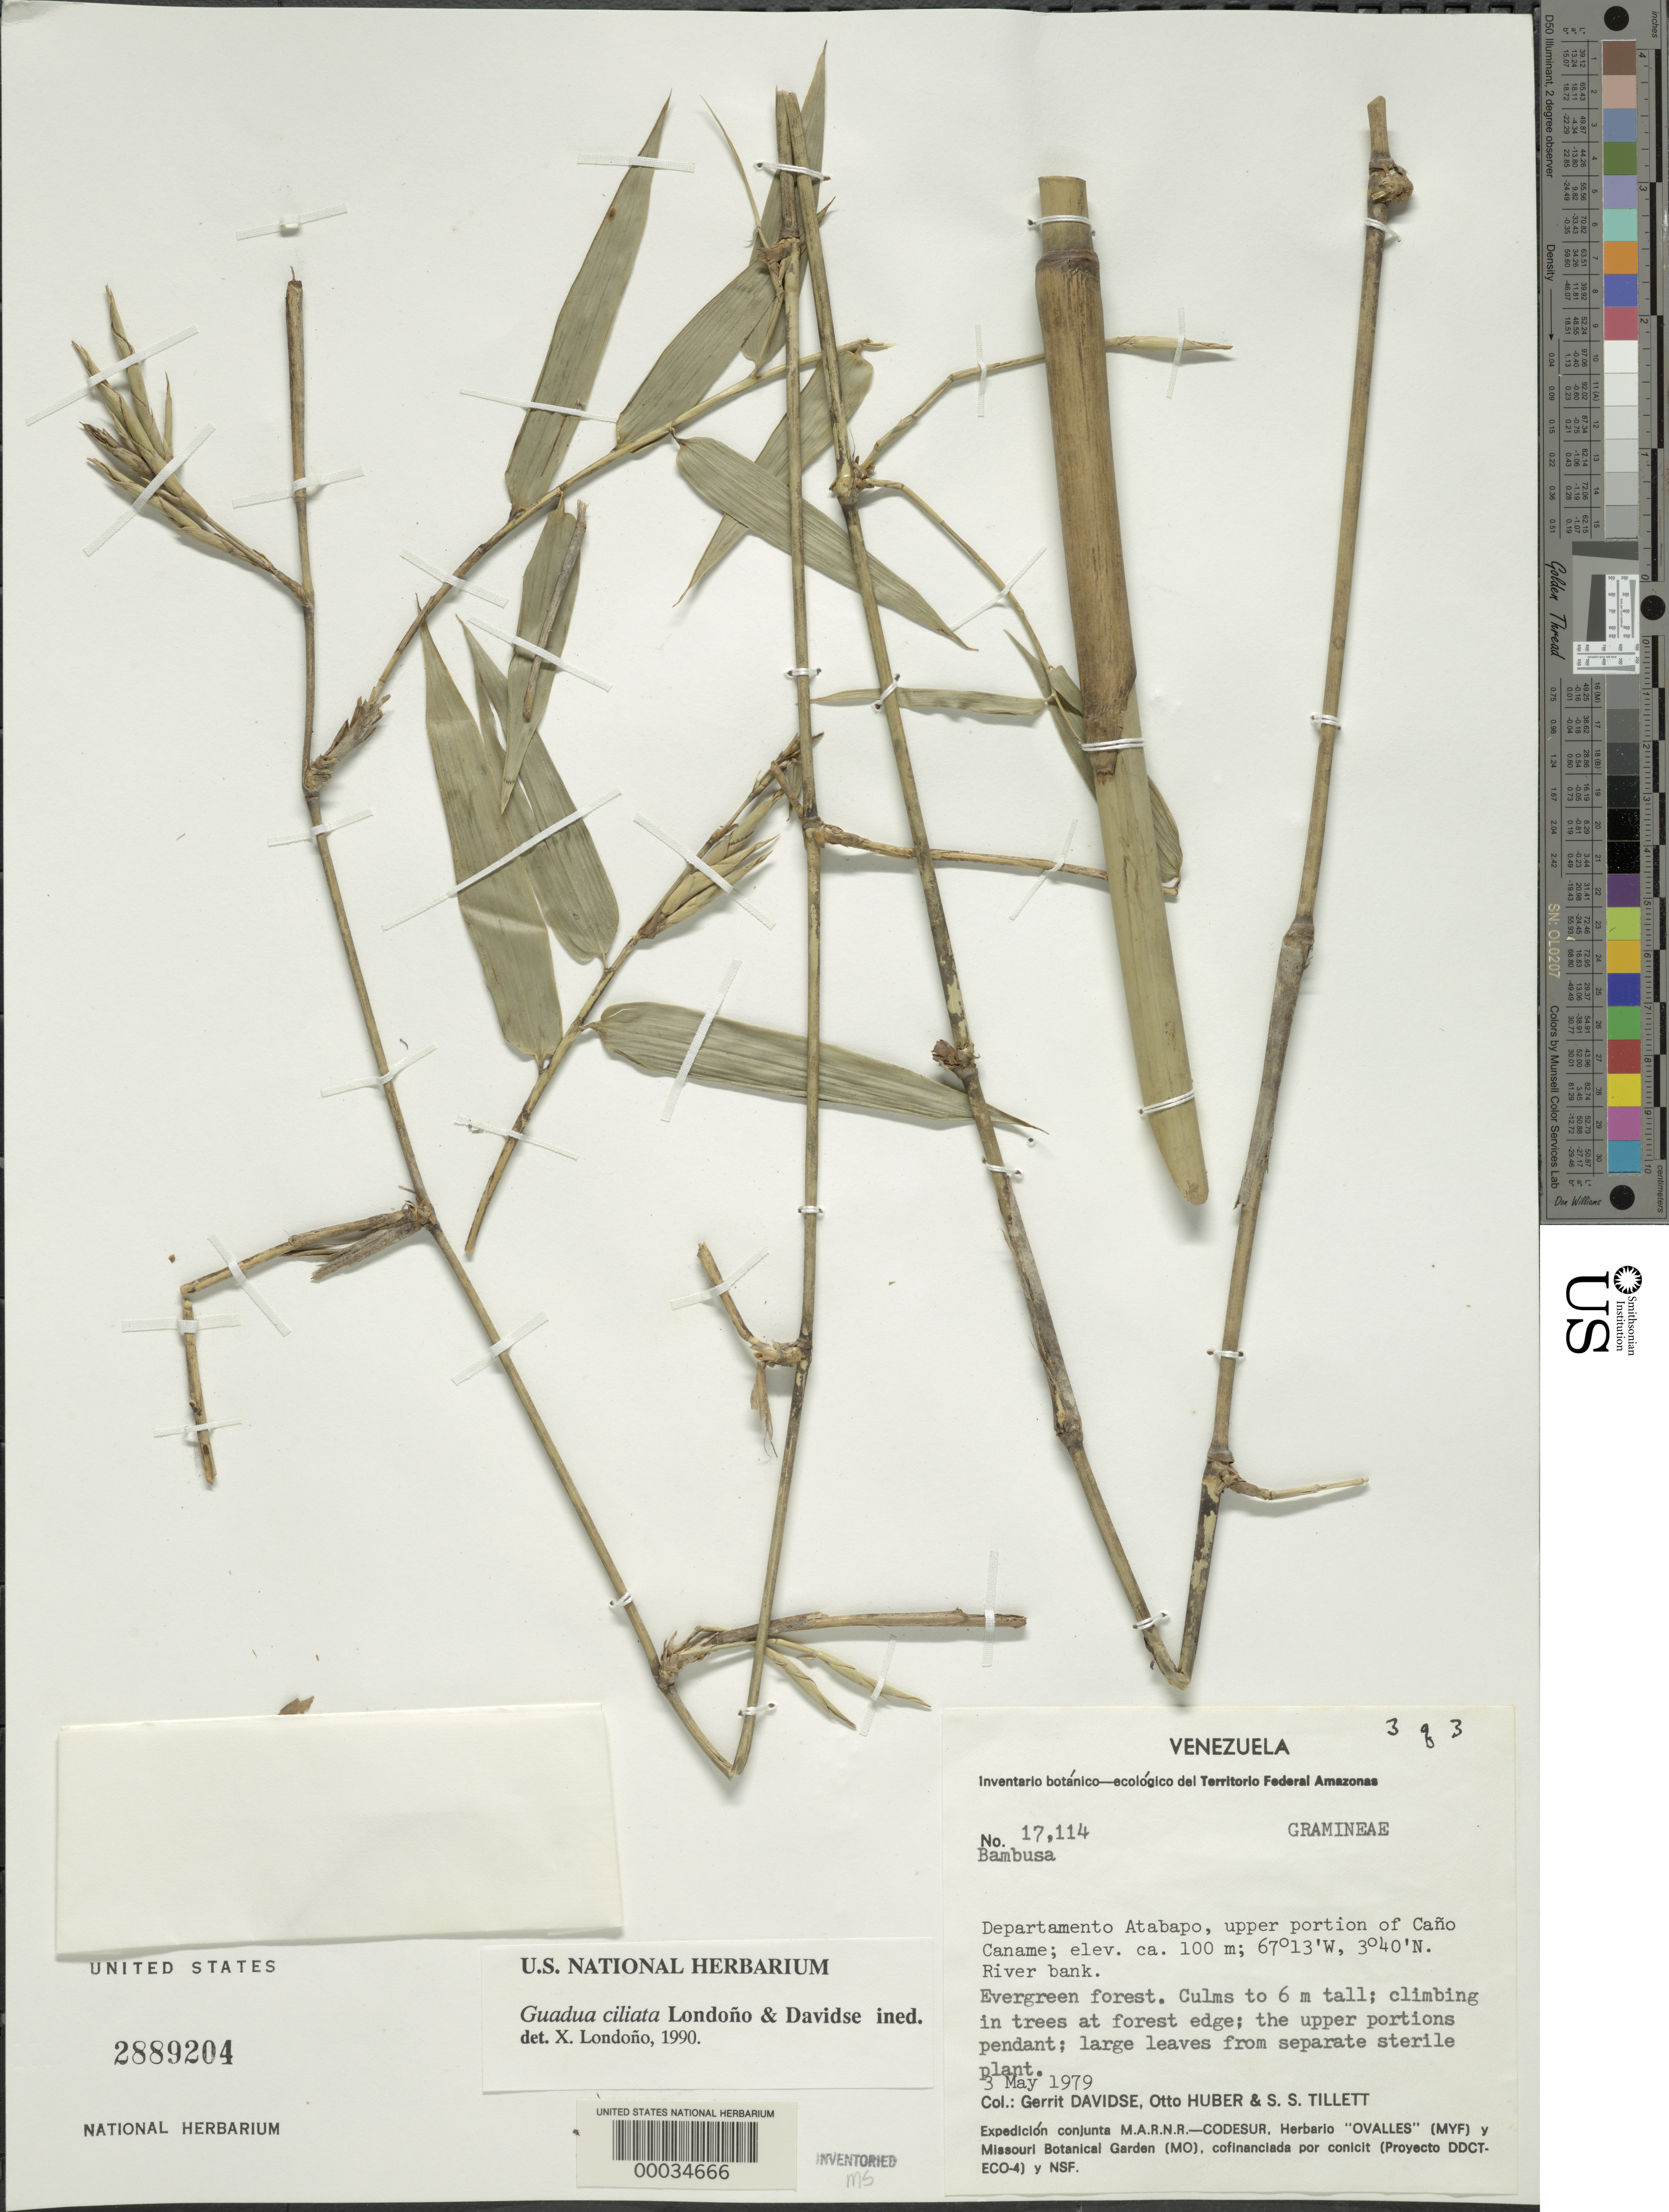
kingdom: Plantae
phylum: Tracheophyta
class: Liliopsida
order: Poales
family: Poaceae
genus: Guadua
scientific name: Guadua ciliata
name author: Londoño & Davidse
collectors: G. Davidse, O. Huber & S. S. Tillett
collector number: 17114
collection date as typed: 03 May 1979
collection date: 1979-05-03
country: Venezuela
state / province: Amazonas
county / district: Atabapo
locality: Upper portion of Cano Caname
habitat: River bank; evergreen forest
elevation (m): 100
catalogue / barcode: US 2889204